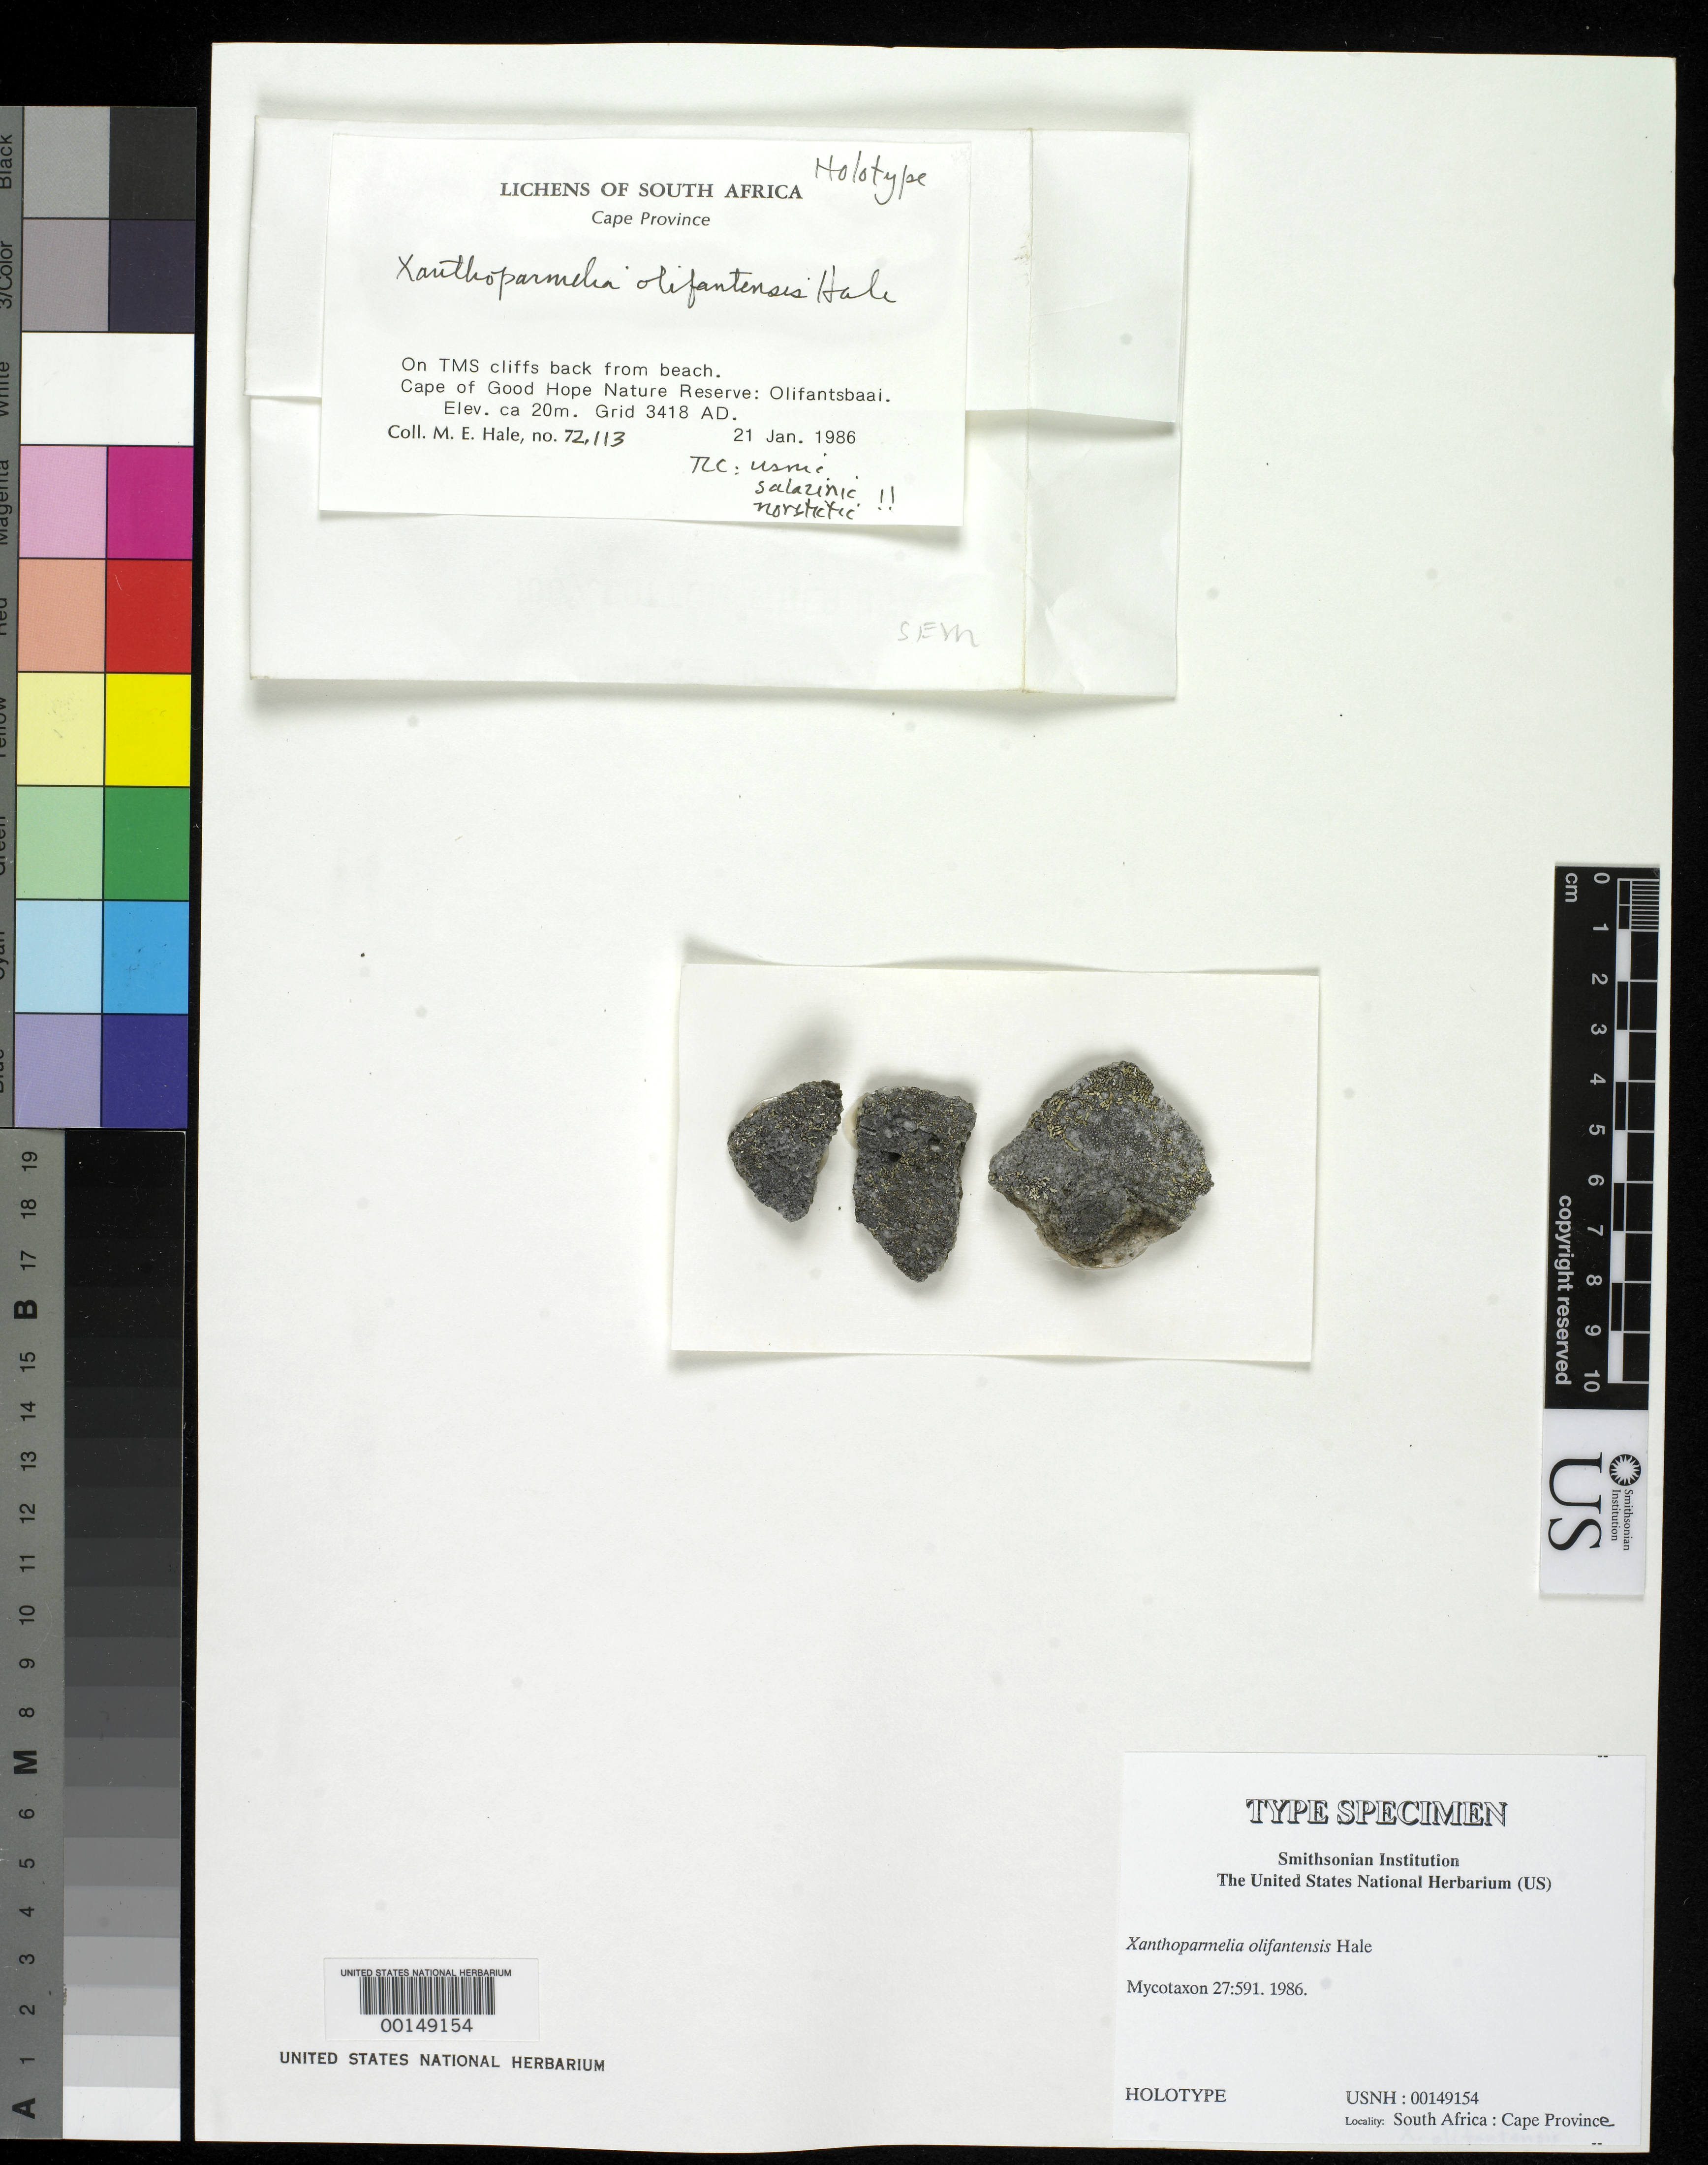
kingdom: Fungi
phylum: Ascomycota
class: Lecanoromycetes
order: Lecanorales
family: Parmeliaceae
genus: Xanthoparmelia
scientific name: Xanthoparmelia olifantensis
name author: Hale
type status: Holotype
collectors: M. Hale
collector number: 72113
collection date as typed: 21 Jan 1986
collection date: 1986-01-21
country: South Africa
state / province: Western Cape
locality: Cape of Good Hope Nature Reserve, Olifantsbaai, Grid 3418 AD, on tms cliffs back from beach.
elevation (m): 20